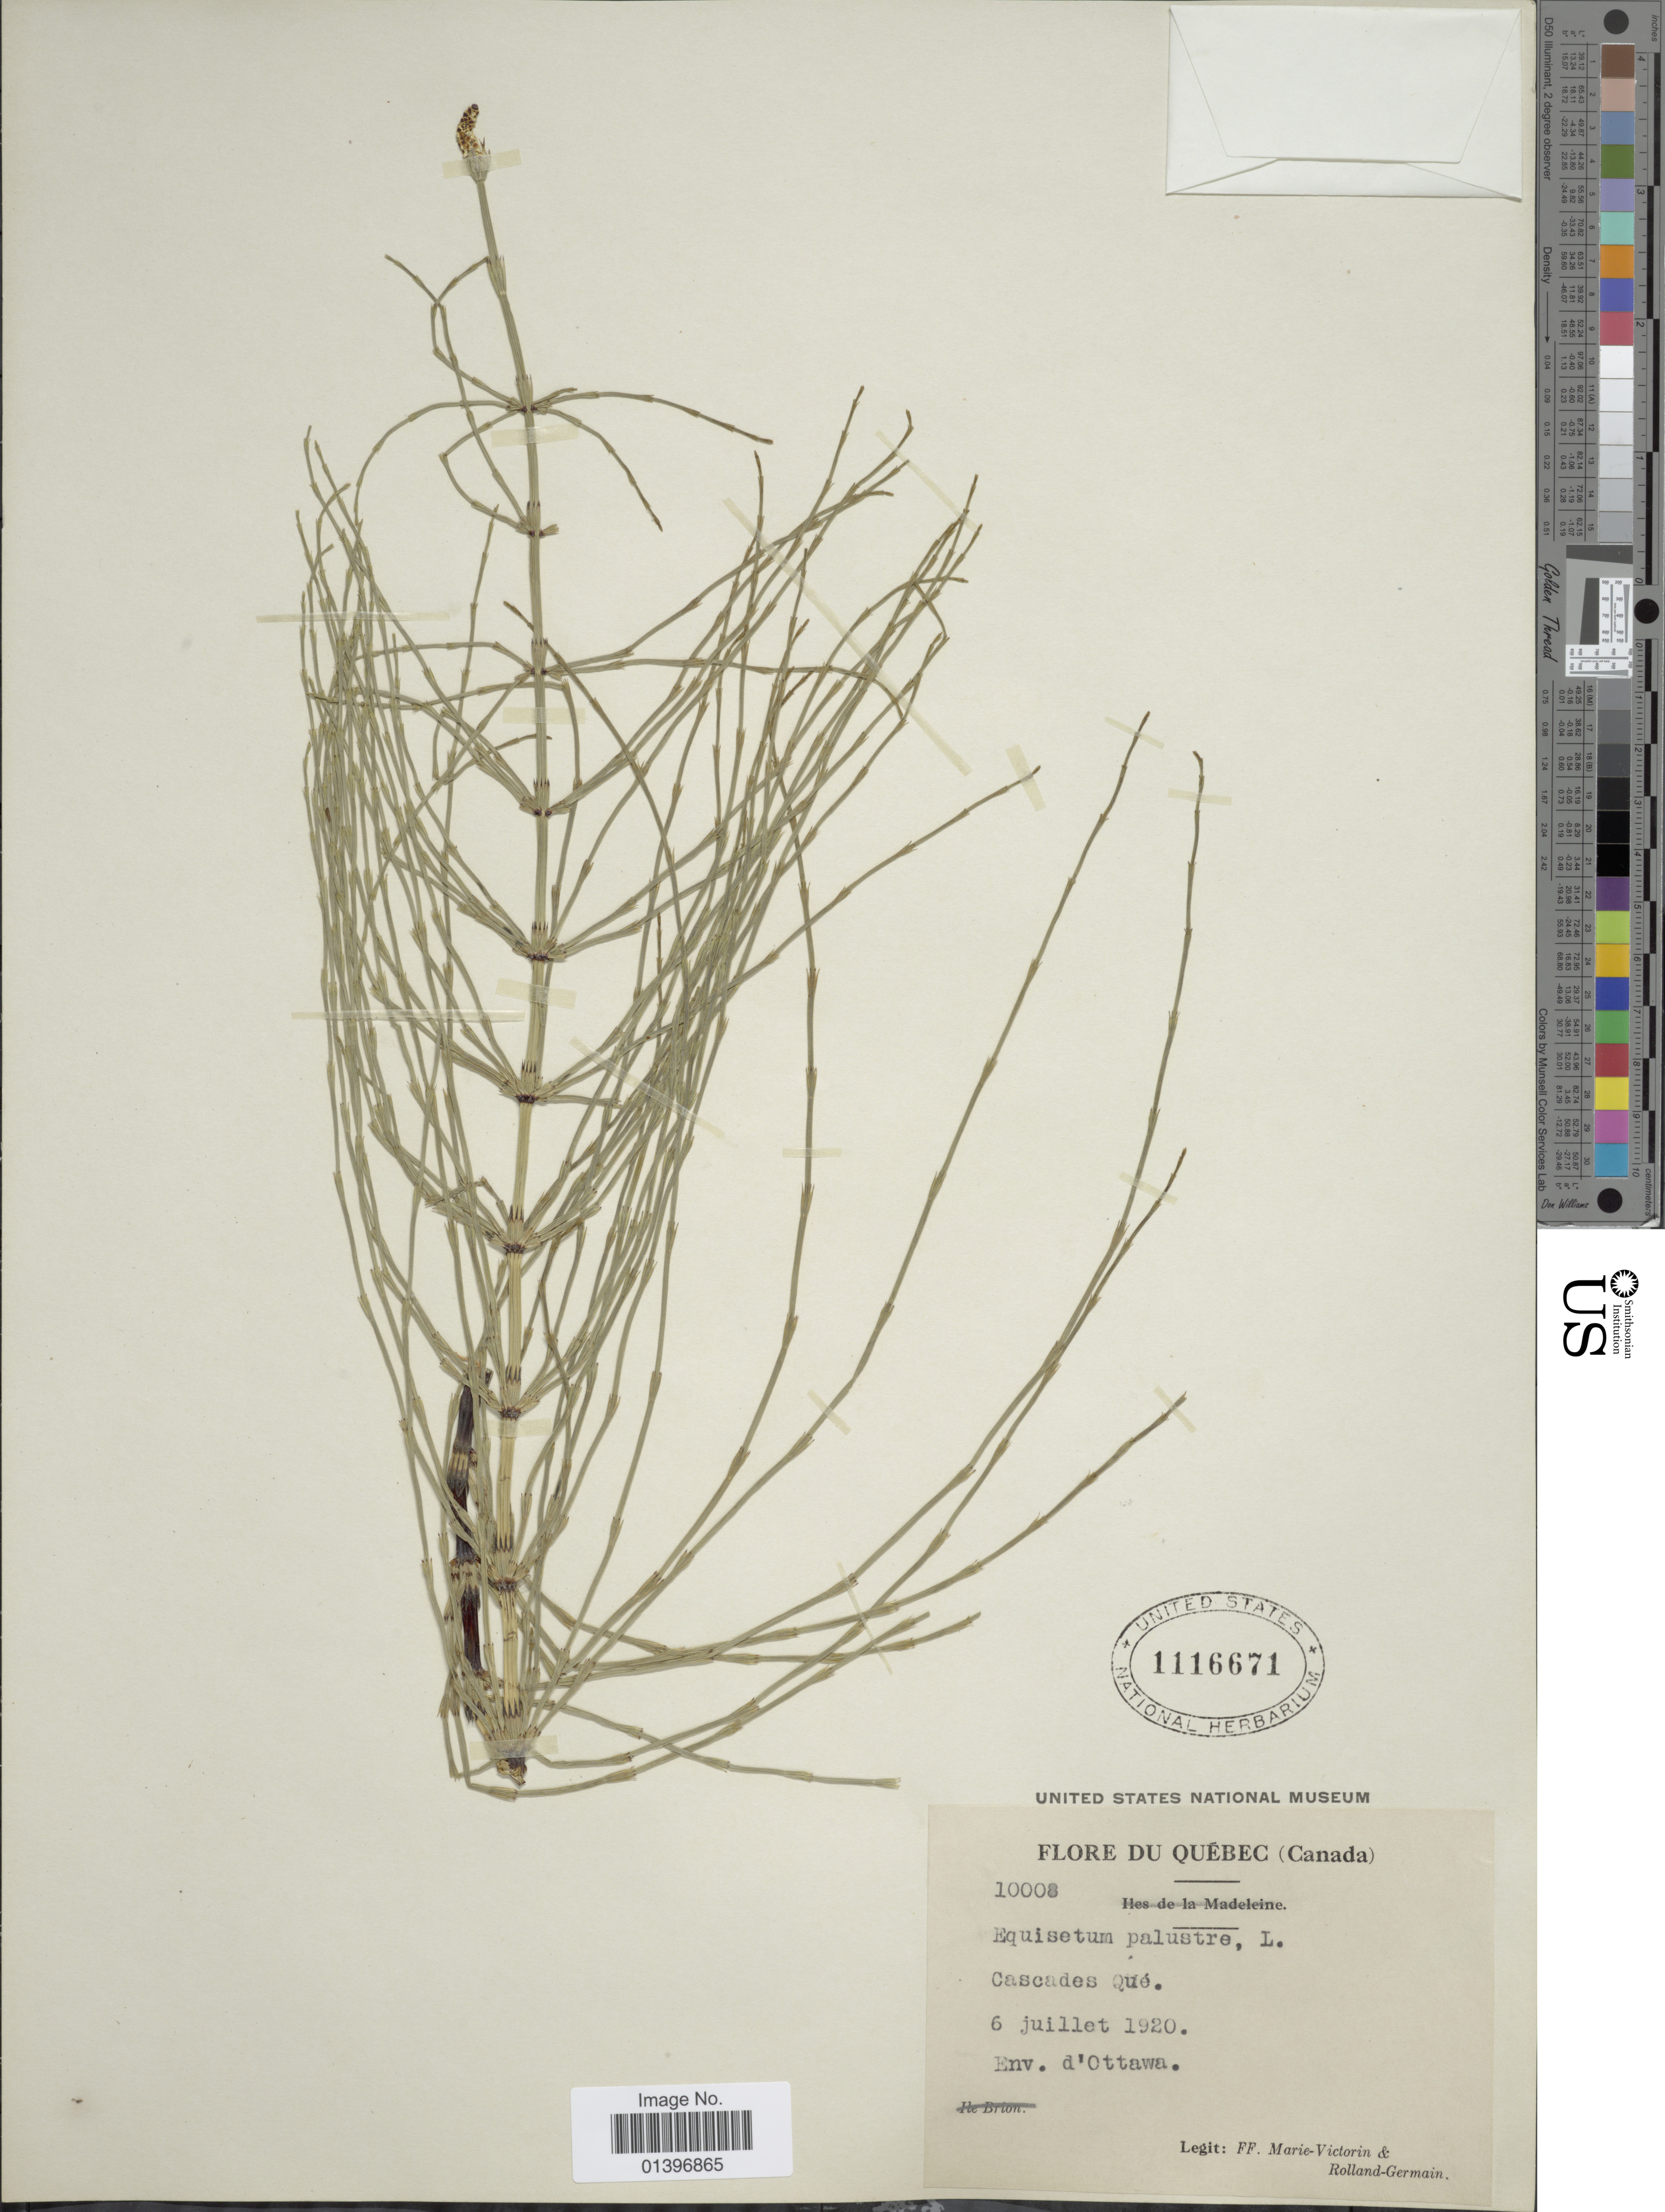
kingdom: Plantae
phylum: Tracheophyta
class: Polypodiopsida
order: Equisetales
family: Equisetaceae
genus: Equisetum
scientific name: Equisetum palustre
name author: L.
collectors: Fr. Marie-Victorin & Rolland-Germain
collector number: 10008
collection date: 1920-07-06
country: Canada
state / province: Quebec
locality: Quebec, Env. d'Ottawa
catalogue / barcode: US 1116671